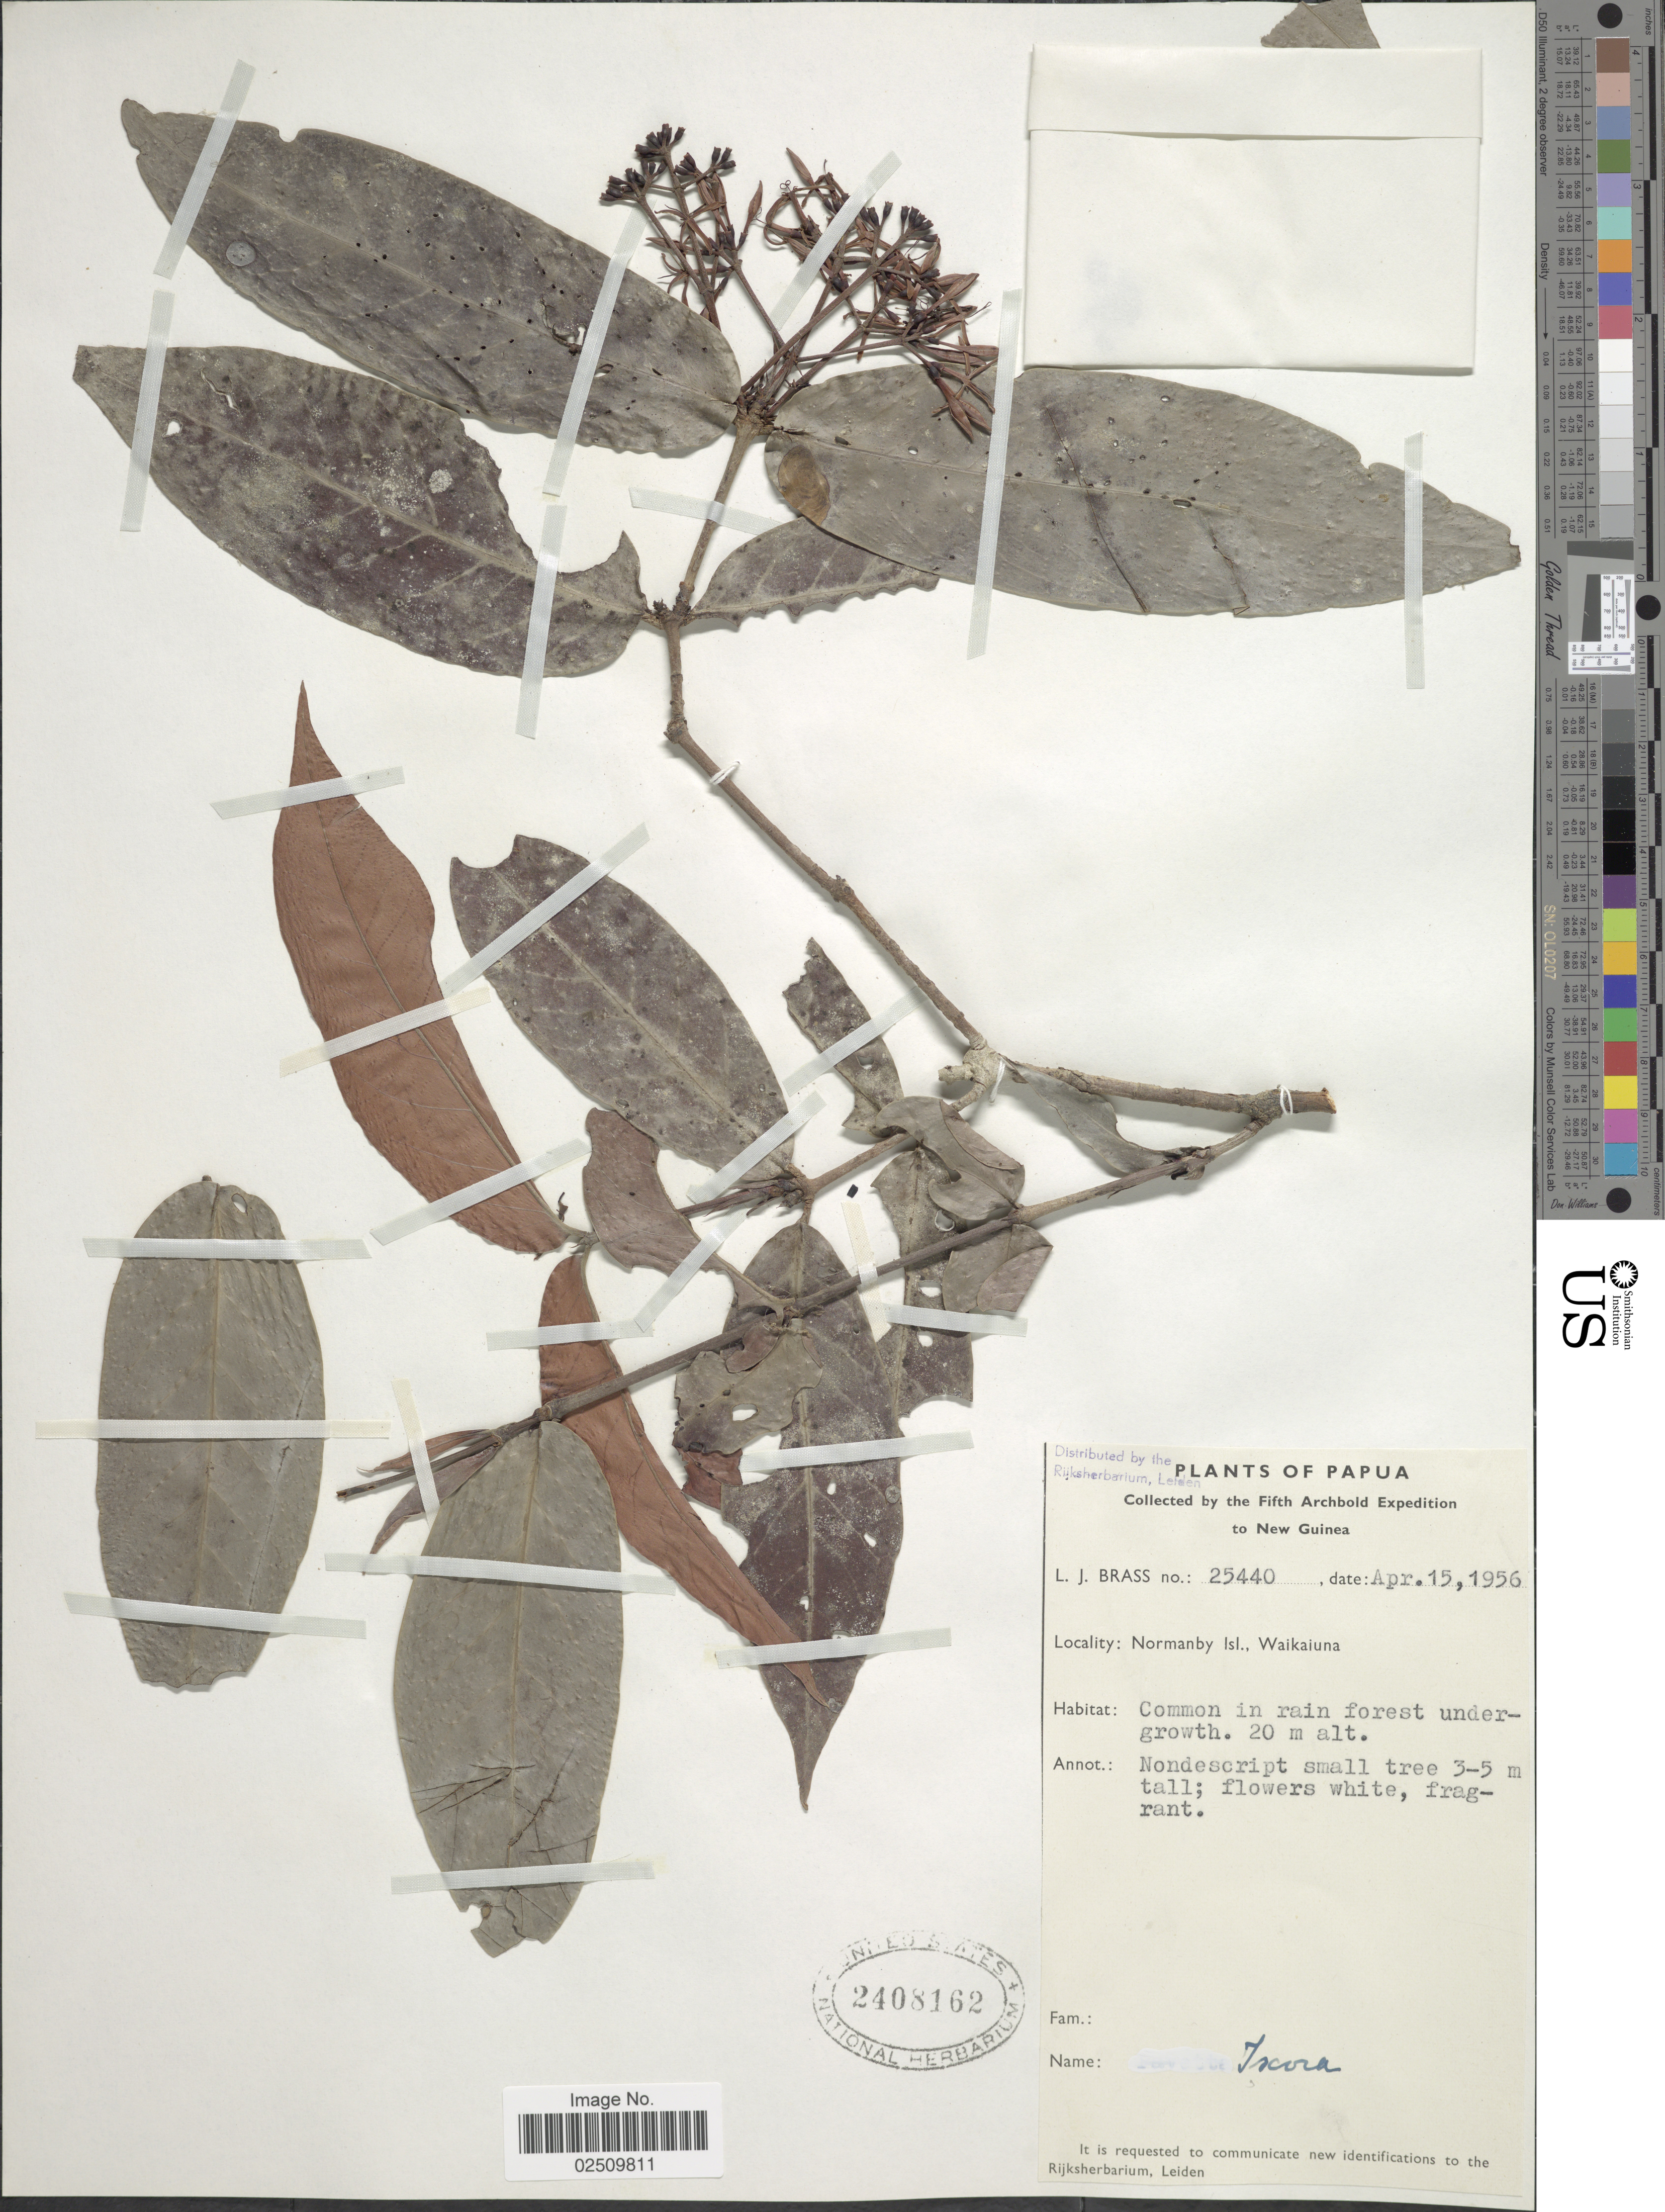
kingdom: Plantae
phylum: Tracheophyta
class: Magnoliopsida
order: Gentianales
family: Rubiaceae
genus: Ixora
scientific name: Ixora sp.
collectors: L. J. Brass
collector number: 25440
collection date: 1956-04-15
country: Papua New Guinea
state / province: Milne Bay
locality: Papua, New Guinea. Normanby Isl.; Waikaiuna.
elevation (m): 20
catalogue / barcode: US 2408162